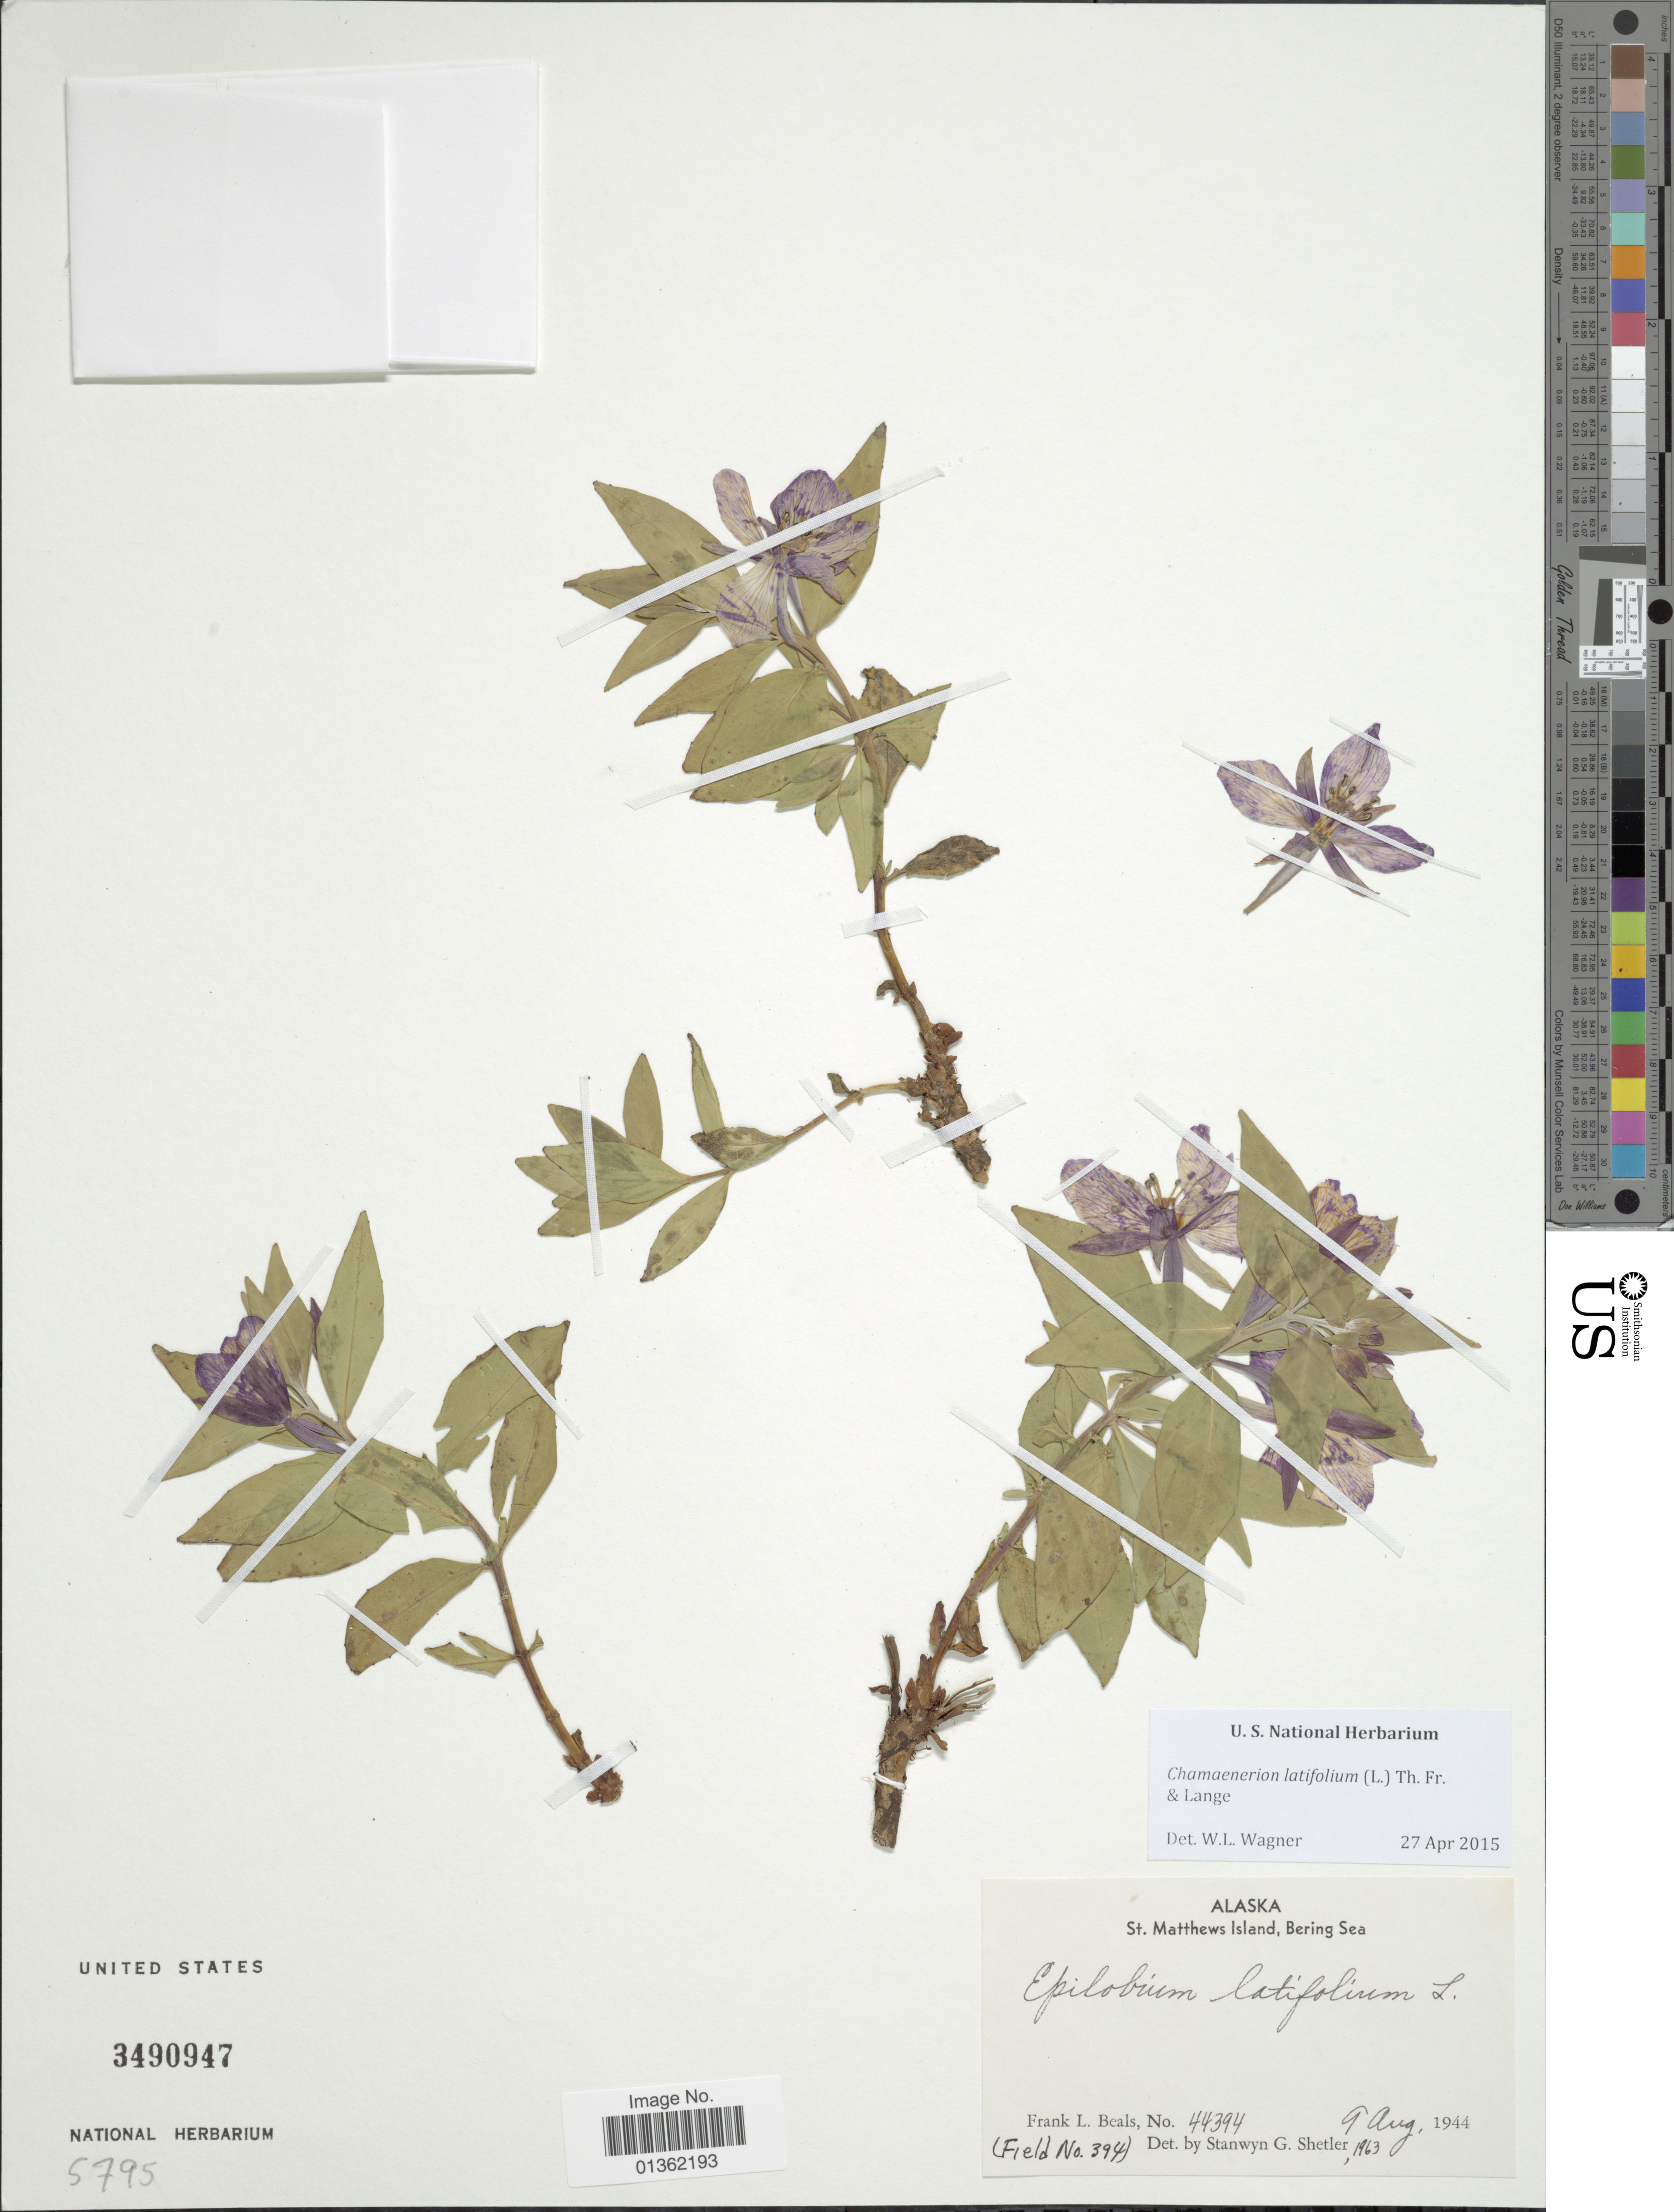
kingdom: Plantae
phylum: Tracheophyta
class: Magnoliopsida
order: Myrtales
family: Onagraceae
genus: Chamaenerion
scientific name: Chamaenerion latifolium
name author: (L.) Th. Fr. & Lange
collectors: F. Beals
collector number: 44394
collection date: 1944-08-09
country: United States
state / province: Alaska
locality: St. Matthews Island, Bering Sea.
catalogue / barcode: US 3490947